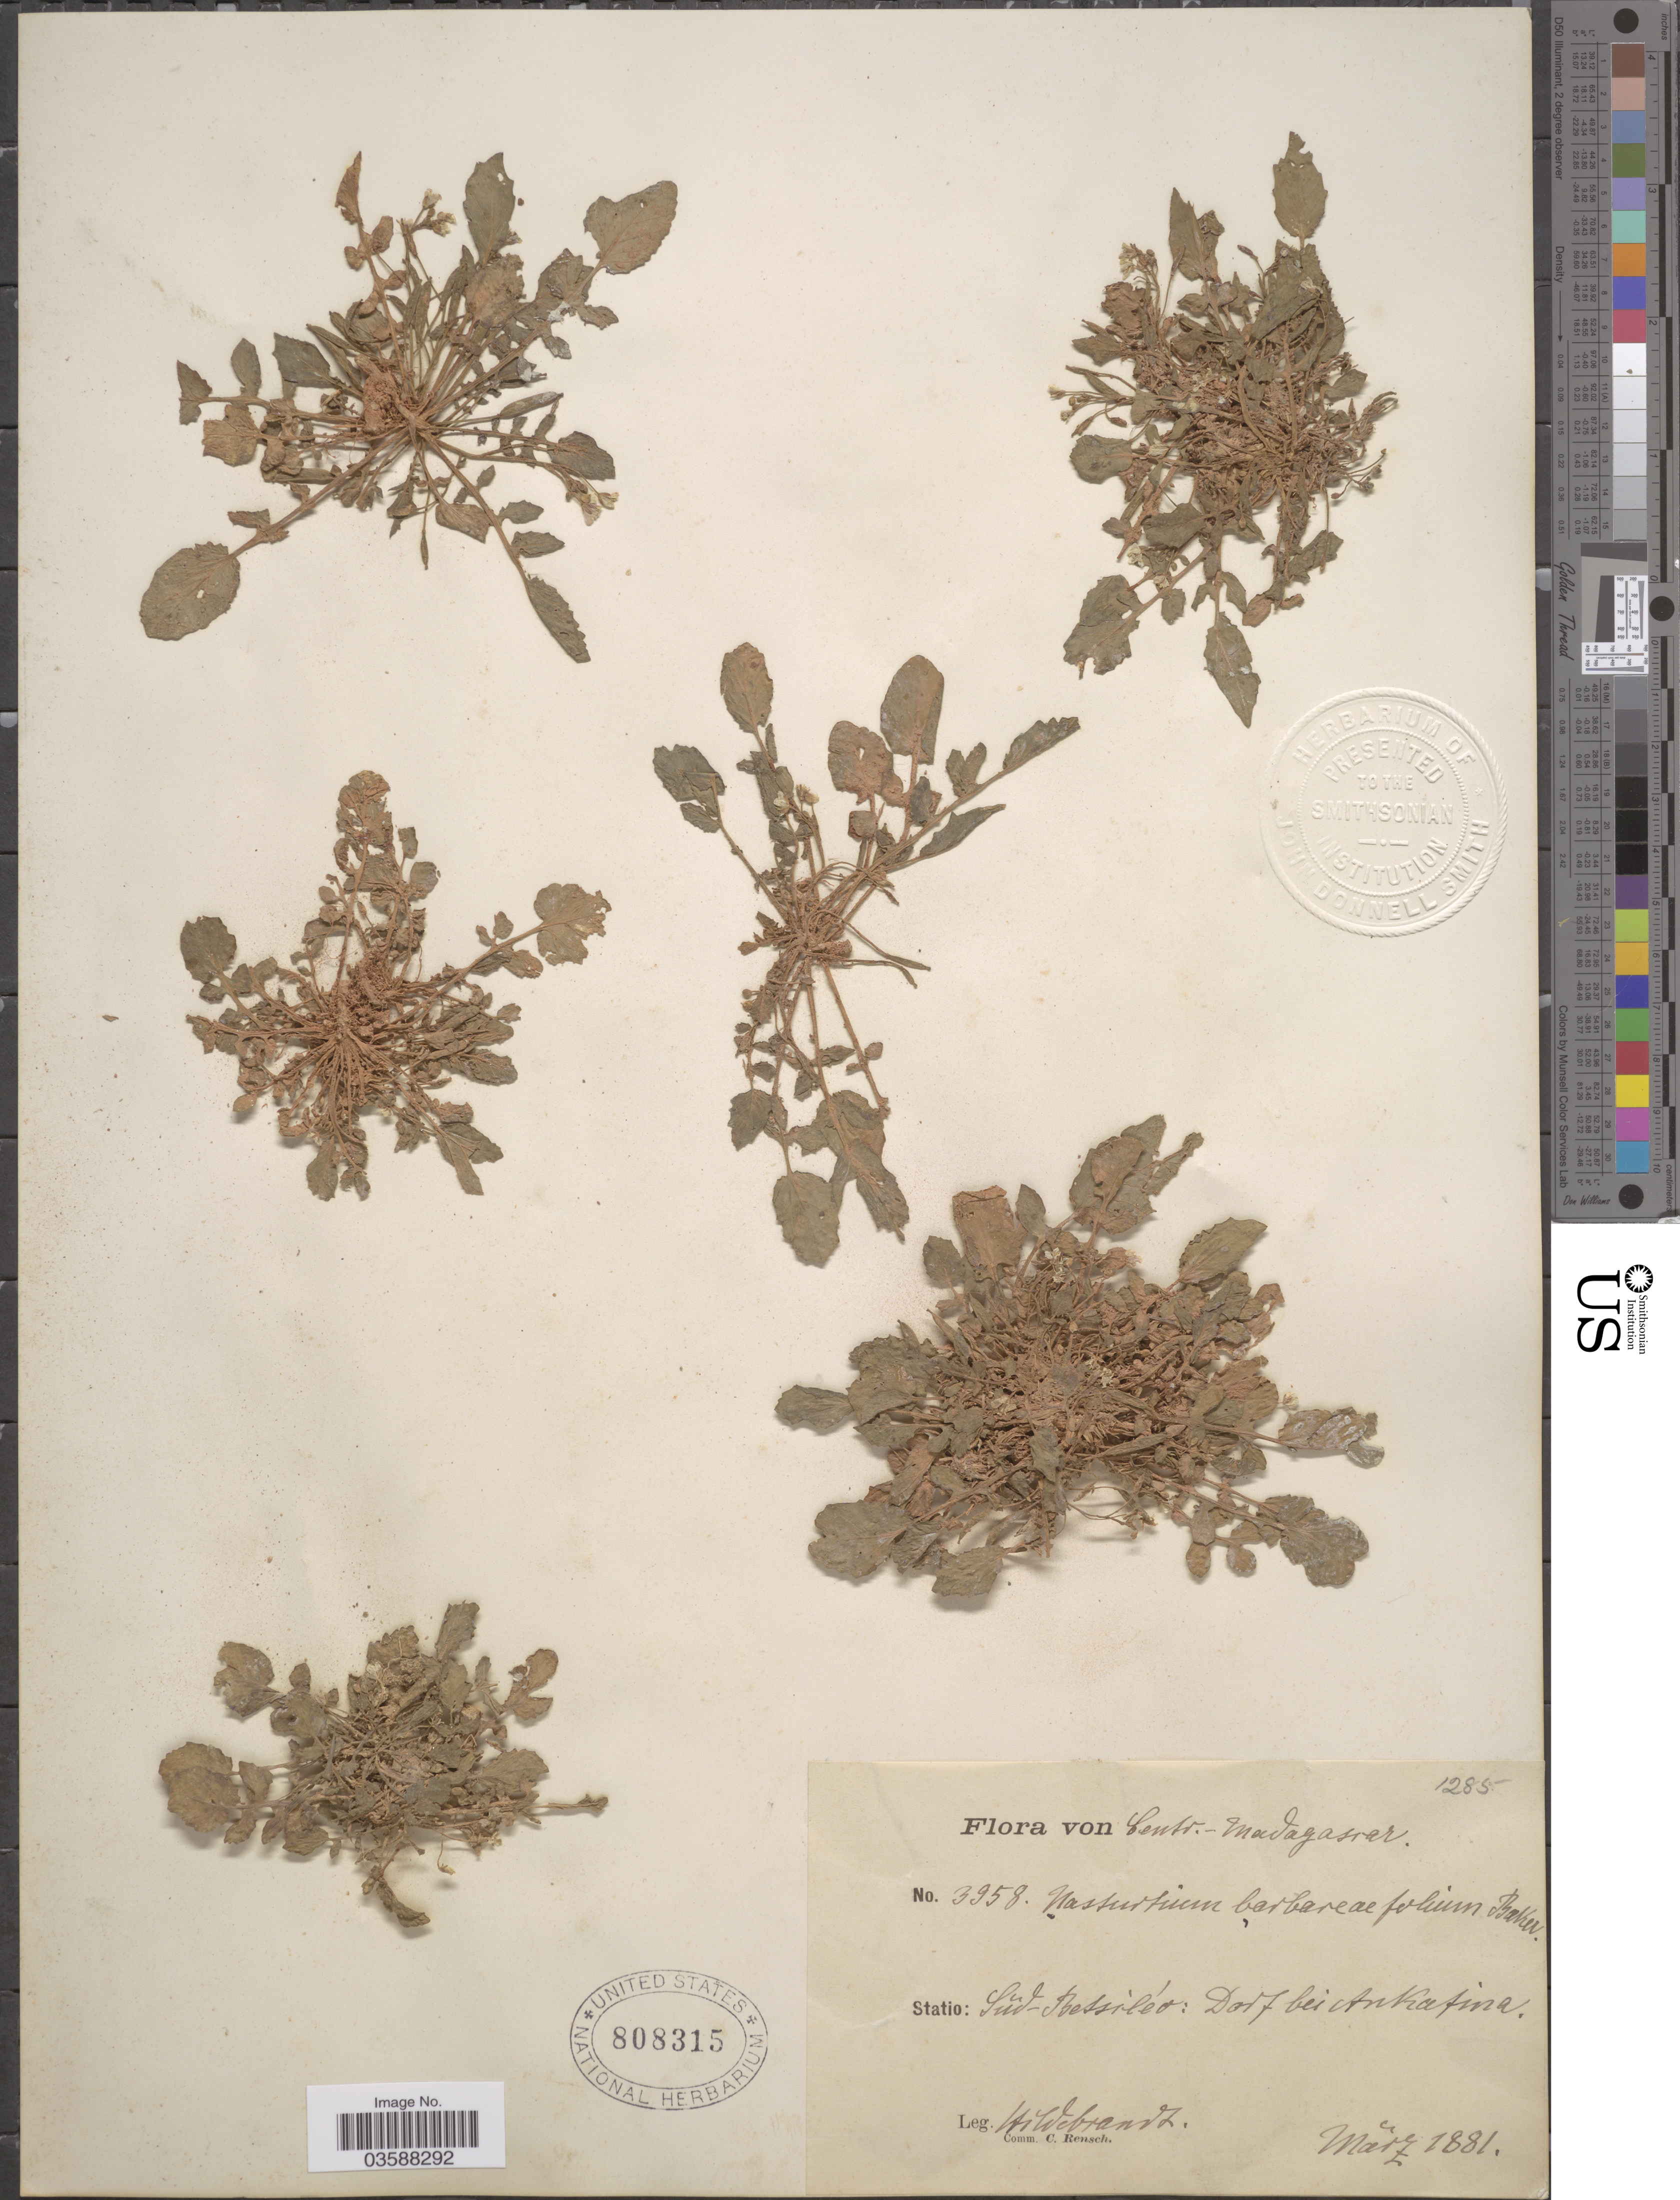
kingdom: Plantae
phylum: Tracheophyta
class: Magnoliopsida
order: Brassicales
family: Brassicaceae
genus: Rorippa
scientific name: Rorippa insularis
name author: Jonsell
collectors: A. Webrandt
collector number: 3958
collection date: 1881-03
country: Madagascar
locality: Centr.-Madagascar. Sũd-Bessiléo: Dorf bei Ankafina.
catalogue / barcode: US 808315